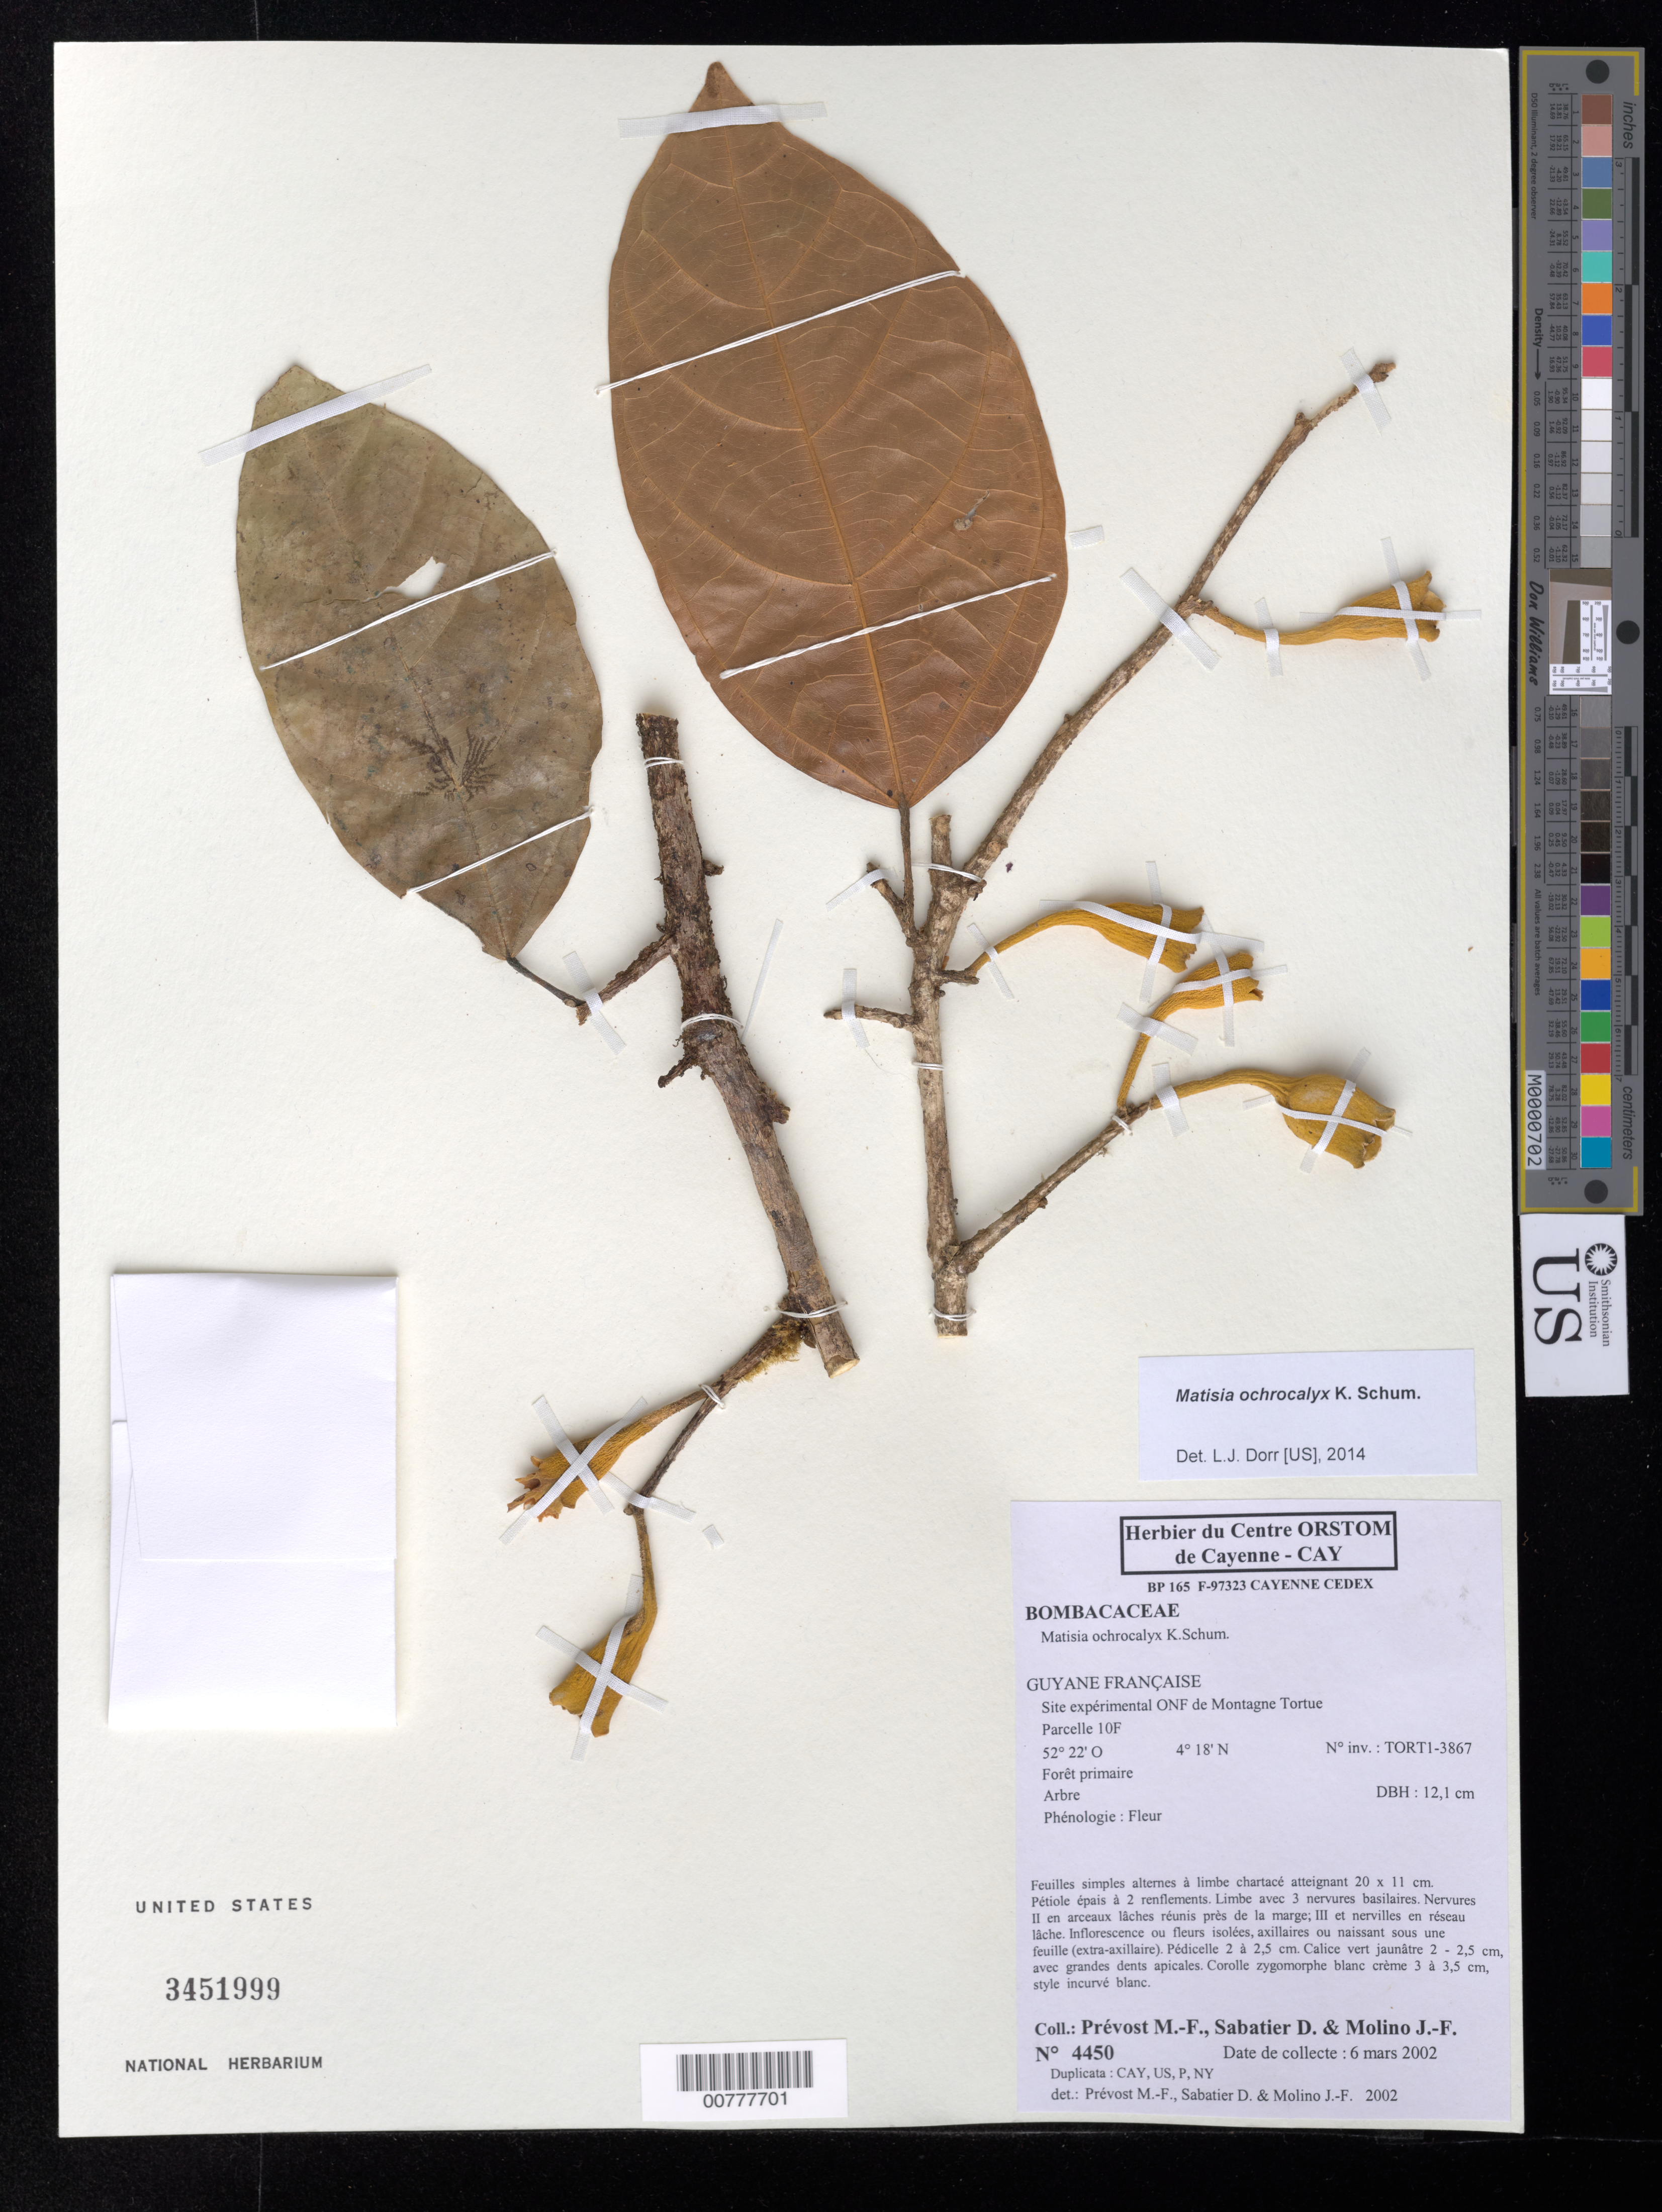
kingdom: Plantae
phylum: Tracheophyta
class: Magnoliopsida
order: Malvales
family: Malvaceae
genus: Matisia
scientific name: Matisia ochrocalyx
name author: K. Schum.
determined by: Dorr, L. J., (BOT), Smithsonian Institution - National Museum of Natural History (UNITED STATES)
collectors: M.-F. Prévost, D. Sabatier & J. Molino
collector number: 4450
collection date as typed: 6-Mar-02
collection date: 2002-03-06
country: French Guiana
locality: Montagne Tortue, Site experimental ONF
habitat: Primary forest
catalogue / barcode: US 3451999